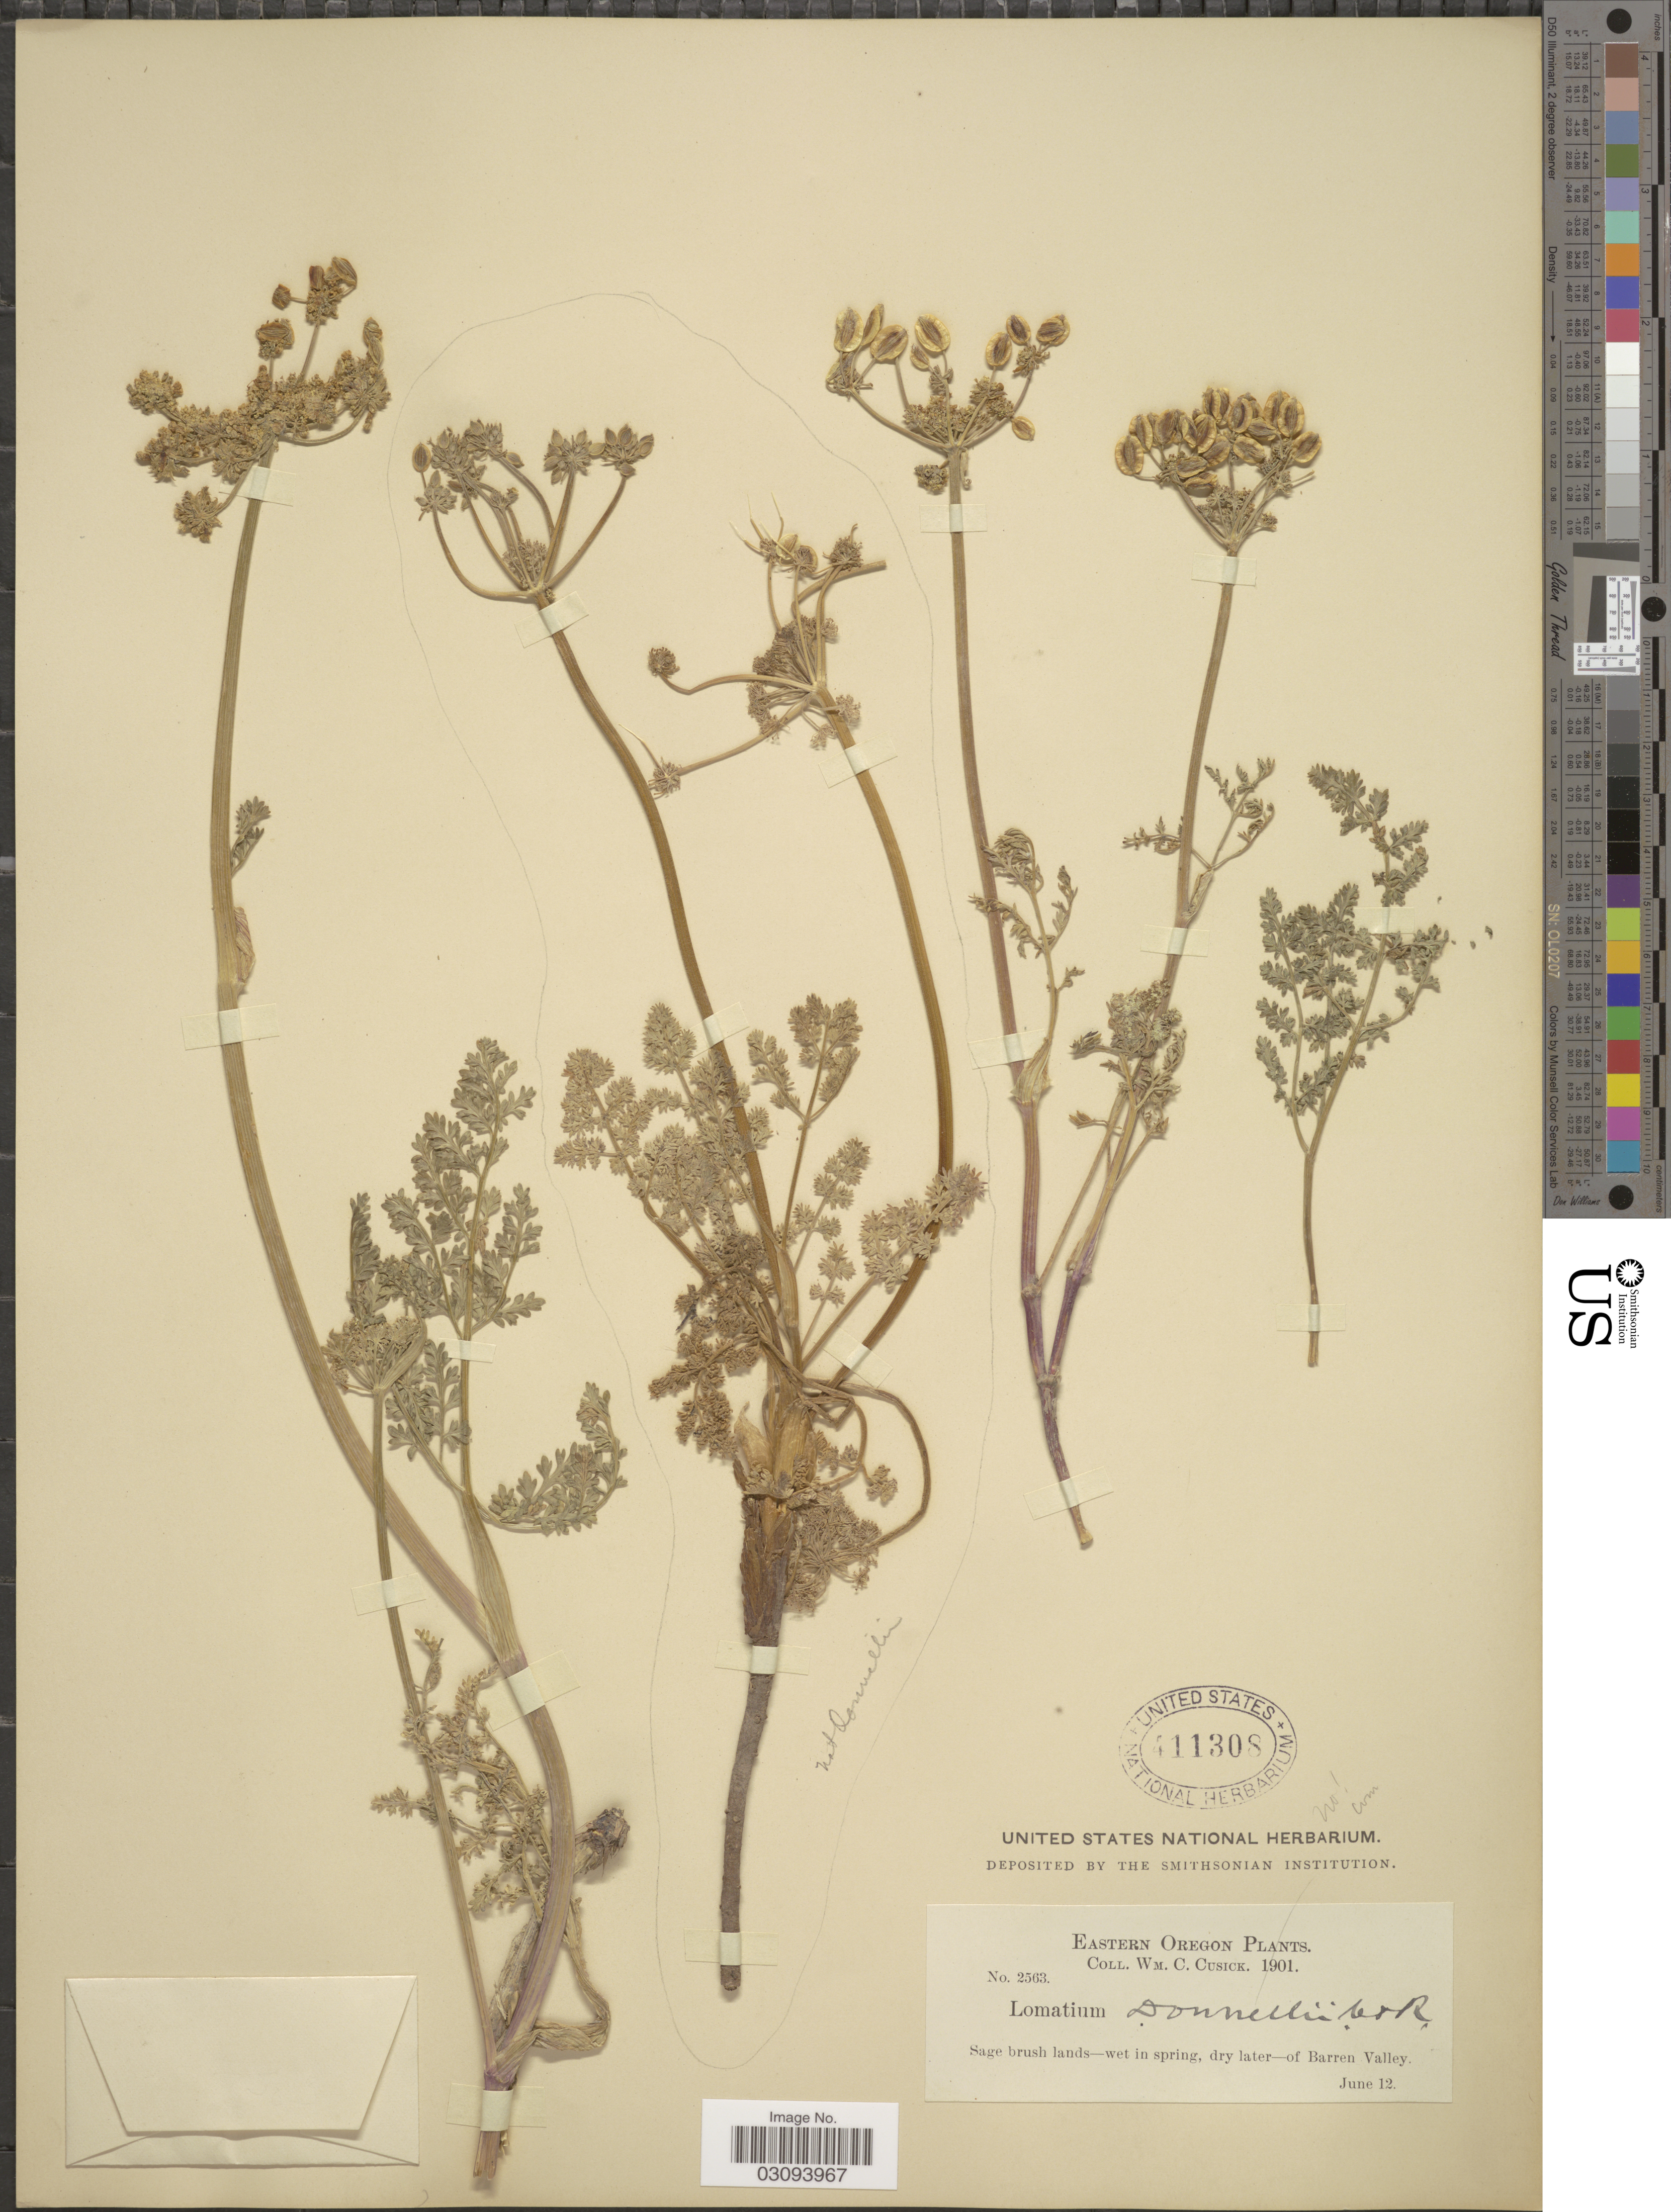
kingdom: Plantae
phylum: Tracheophyta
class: Magnoliopsida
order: Apiales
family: Apiaceae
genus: Lomatium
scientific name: Lomatium donnellii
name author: (J.M. Coult. & Rose) J.M. Coult. & Rose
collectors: W. C. Cusick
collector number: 2563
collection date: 1901-06-12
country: United States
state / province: Oregon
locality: Eastern Oregon. Sage brush lands- wet in spring, dry later- of Barren Valley.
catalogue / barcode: US 411308